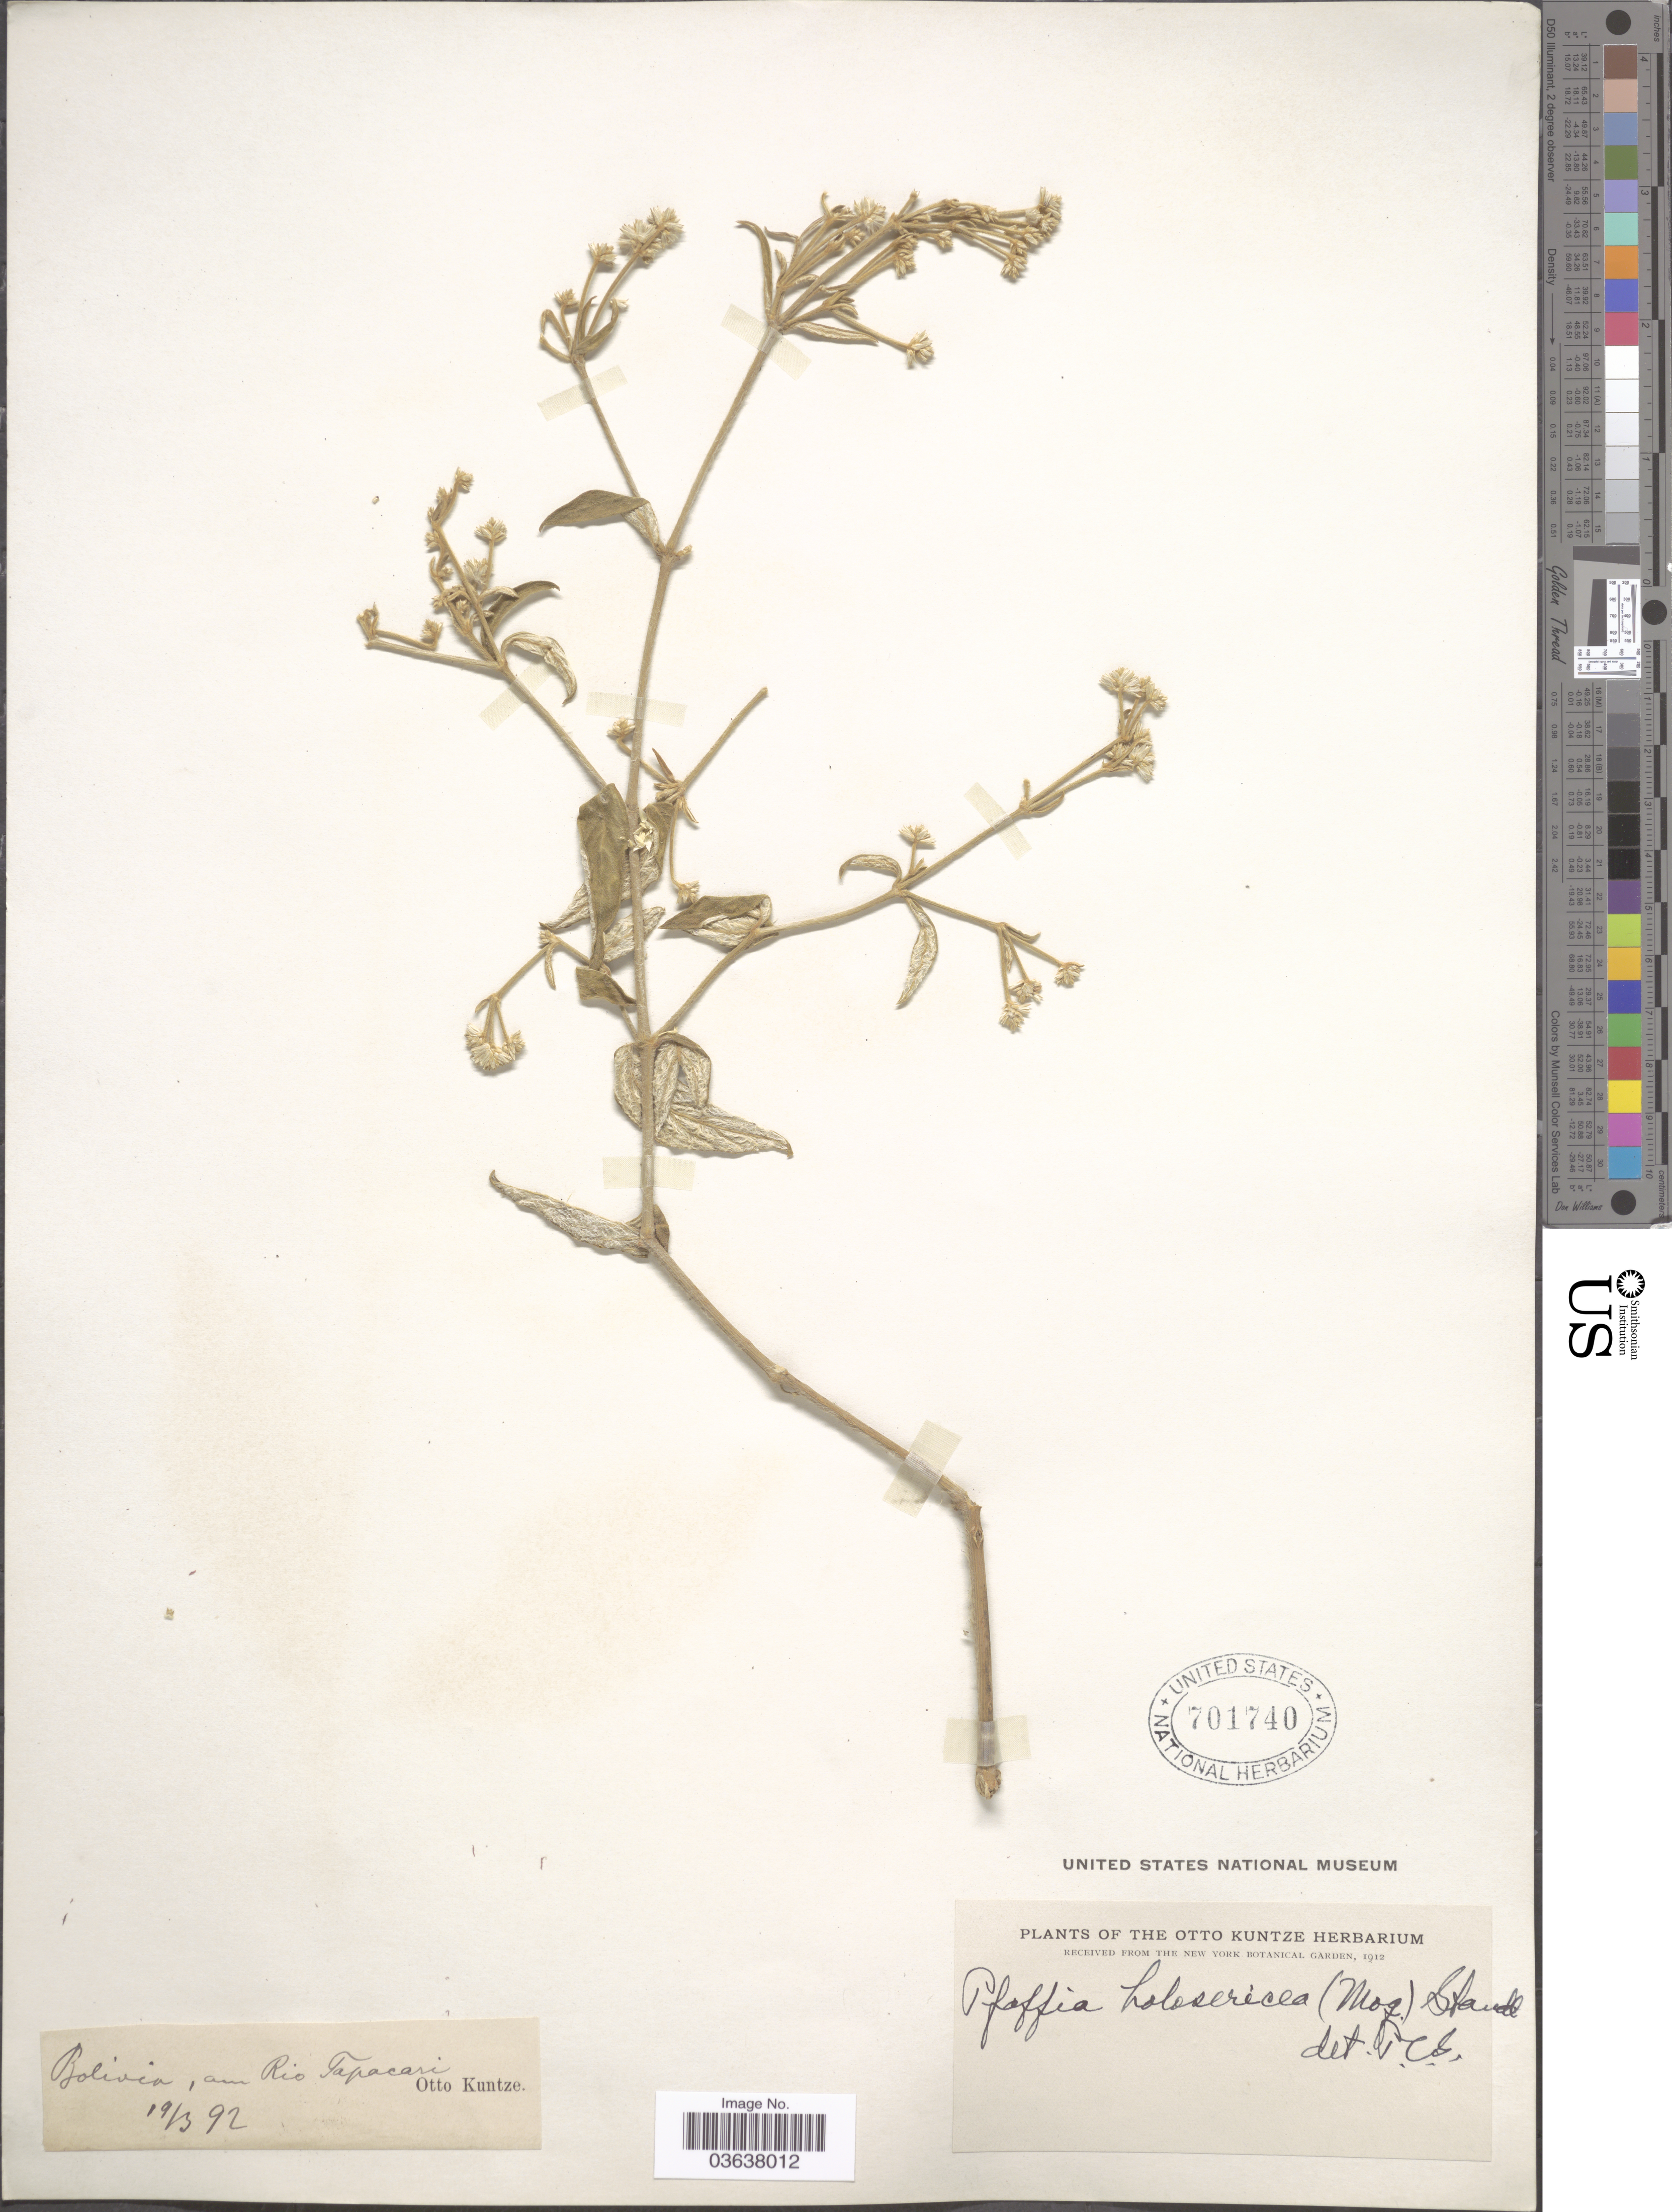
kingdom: Plantae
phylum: Tracheophyta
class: Magnoliopsida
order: Caryophyllales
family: Amaranthaceae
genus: Gomphrena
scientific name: Gomphrena holosericea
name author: (Mart.) Moq.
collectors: C.E.O. Kuntze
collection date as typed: Transcribed d/m/y: 19/3/92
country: Bolivia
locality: Am Rio Tapacari.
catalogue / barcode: US 701740